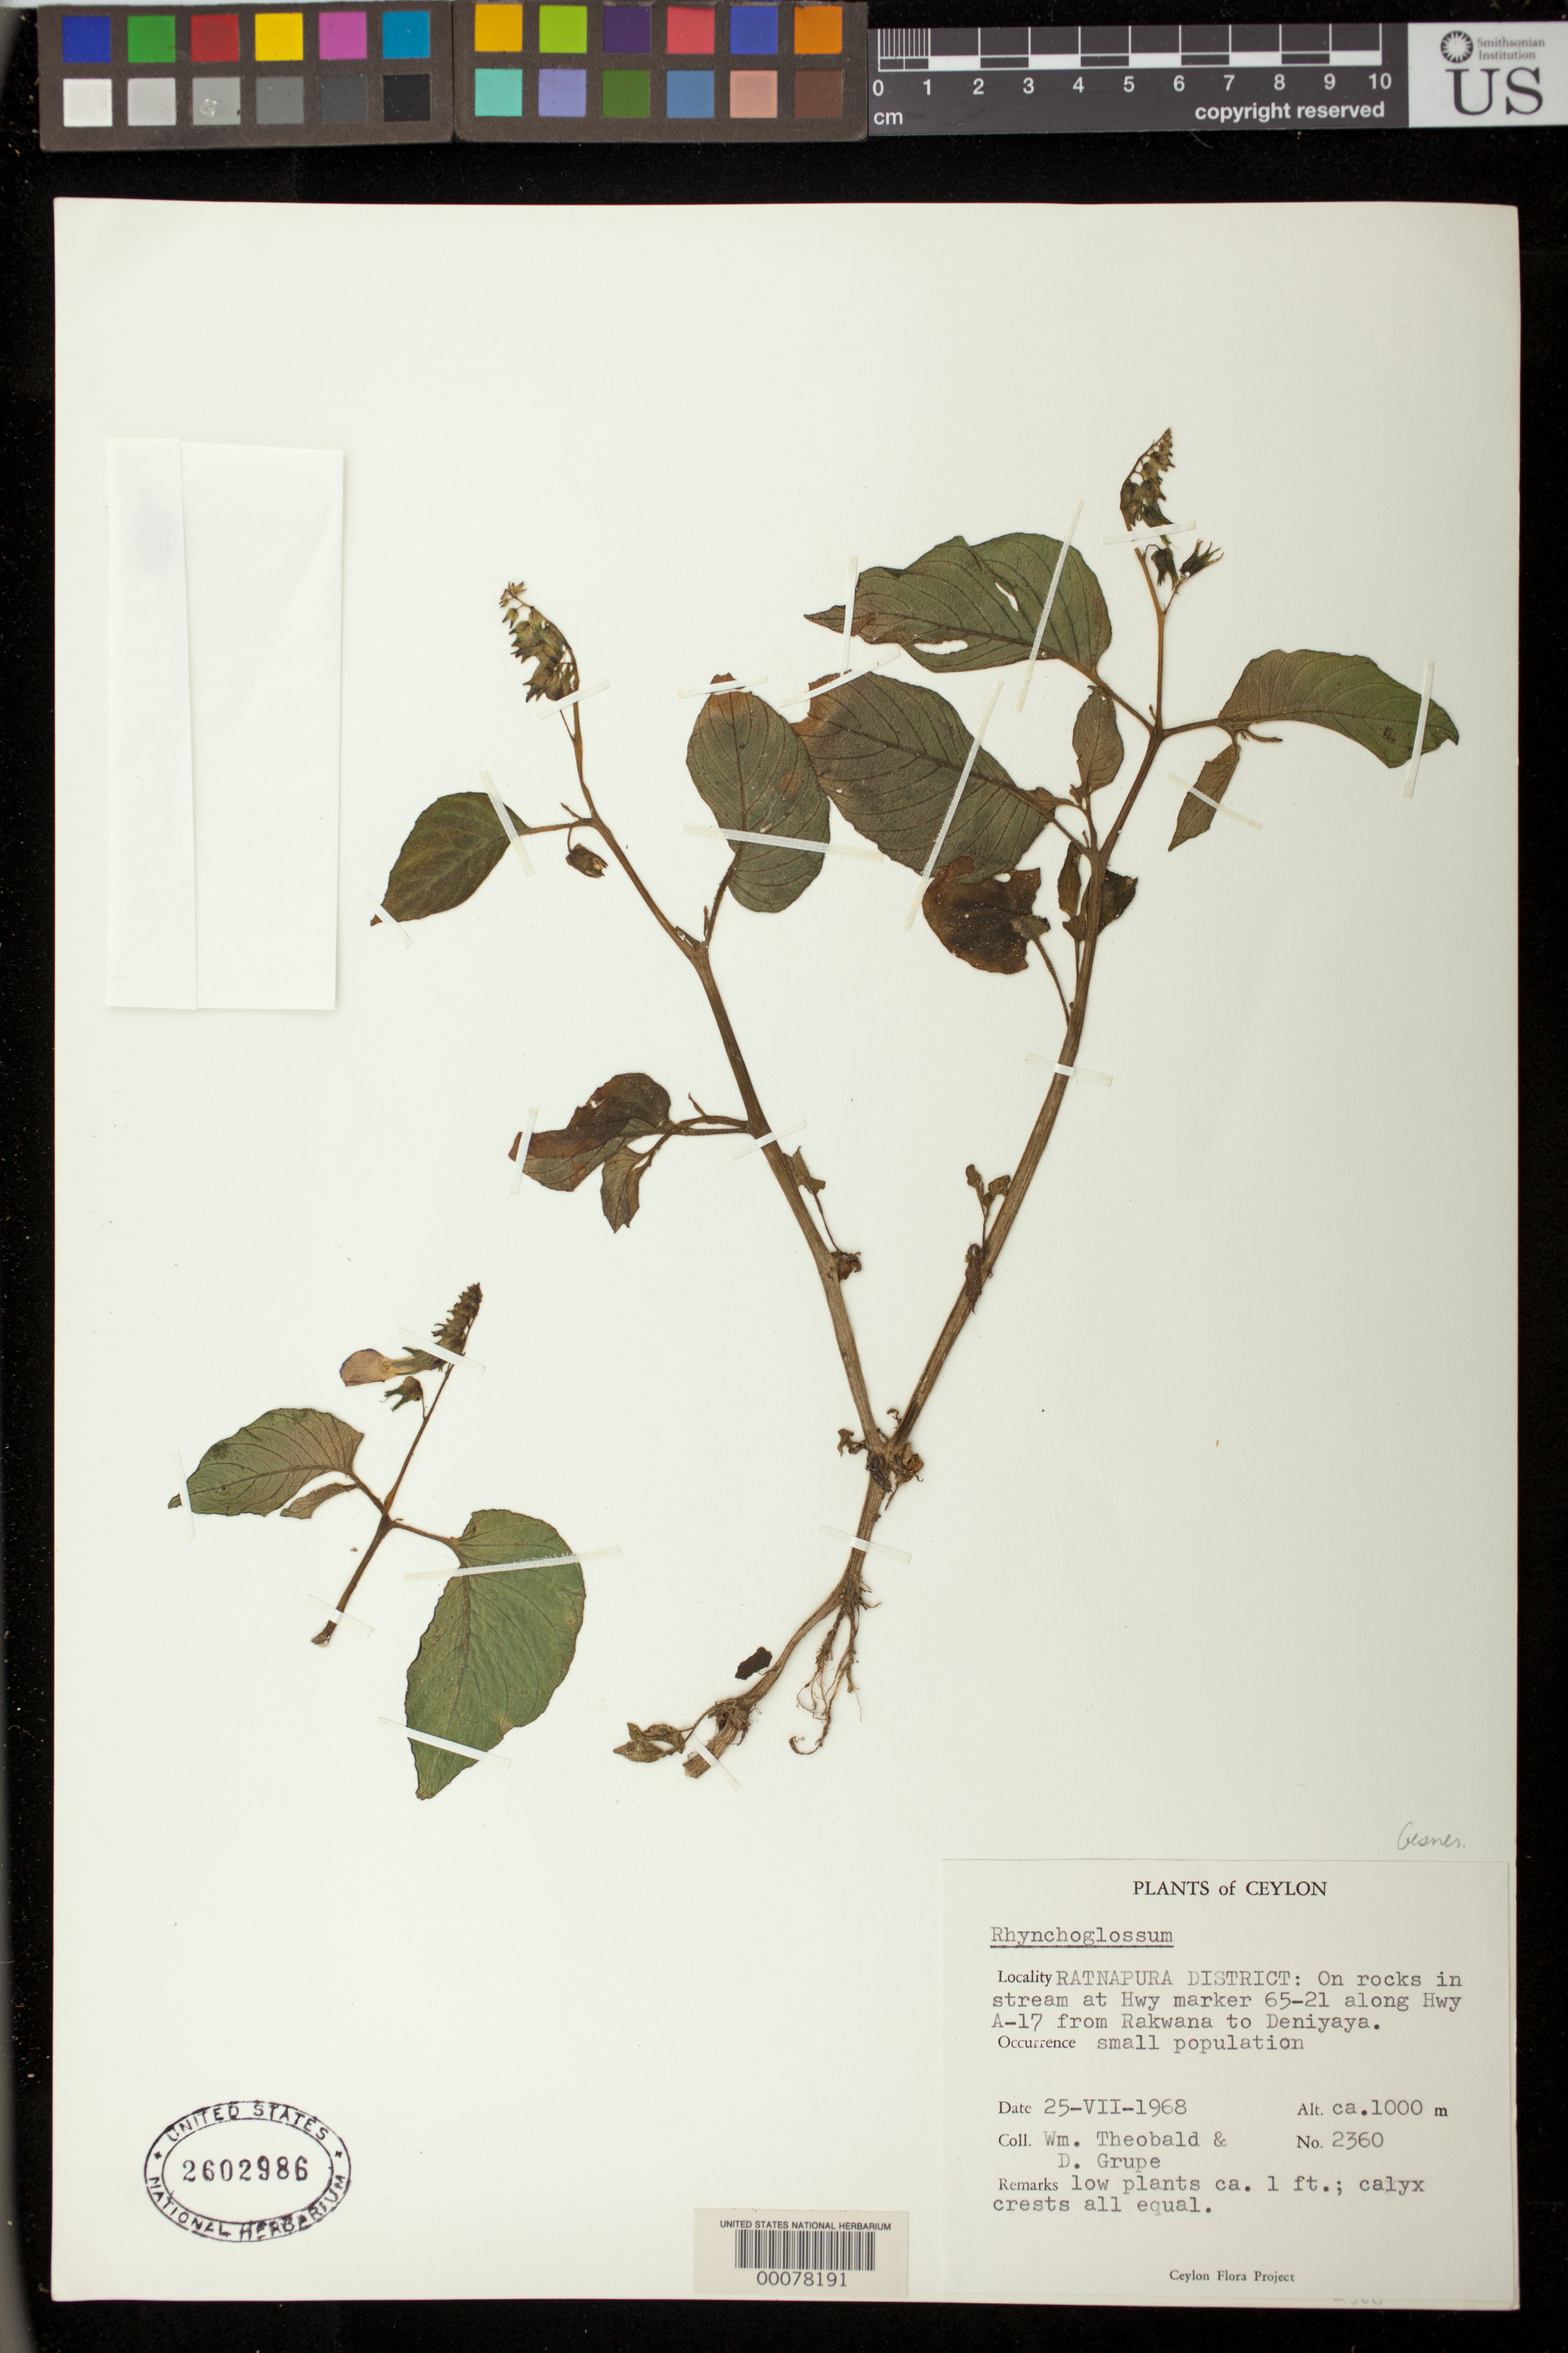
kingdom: Plantae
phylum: Tracheophyta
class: Magnoliopsida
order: Lamiales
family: Gesneriaceae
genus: Rhynchoglossum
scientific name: Rhynchoglossum notonianum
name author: (Wall.) B.L. Burtt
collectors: W. Theobald & D. Grupe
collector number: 2360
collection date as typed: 25 Jul 1968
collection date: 1968-07-25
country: Sri Lanka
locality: Ratnapura dist, at hwy marker 65-21 along hwy a-17 from rakwana to deniyaya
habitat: On rocks in stream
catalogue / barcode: US 2602986